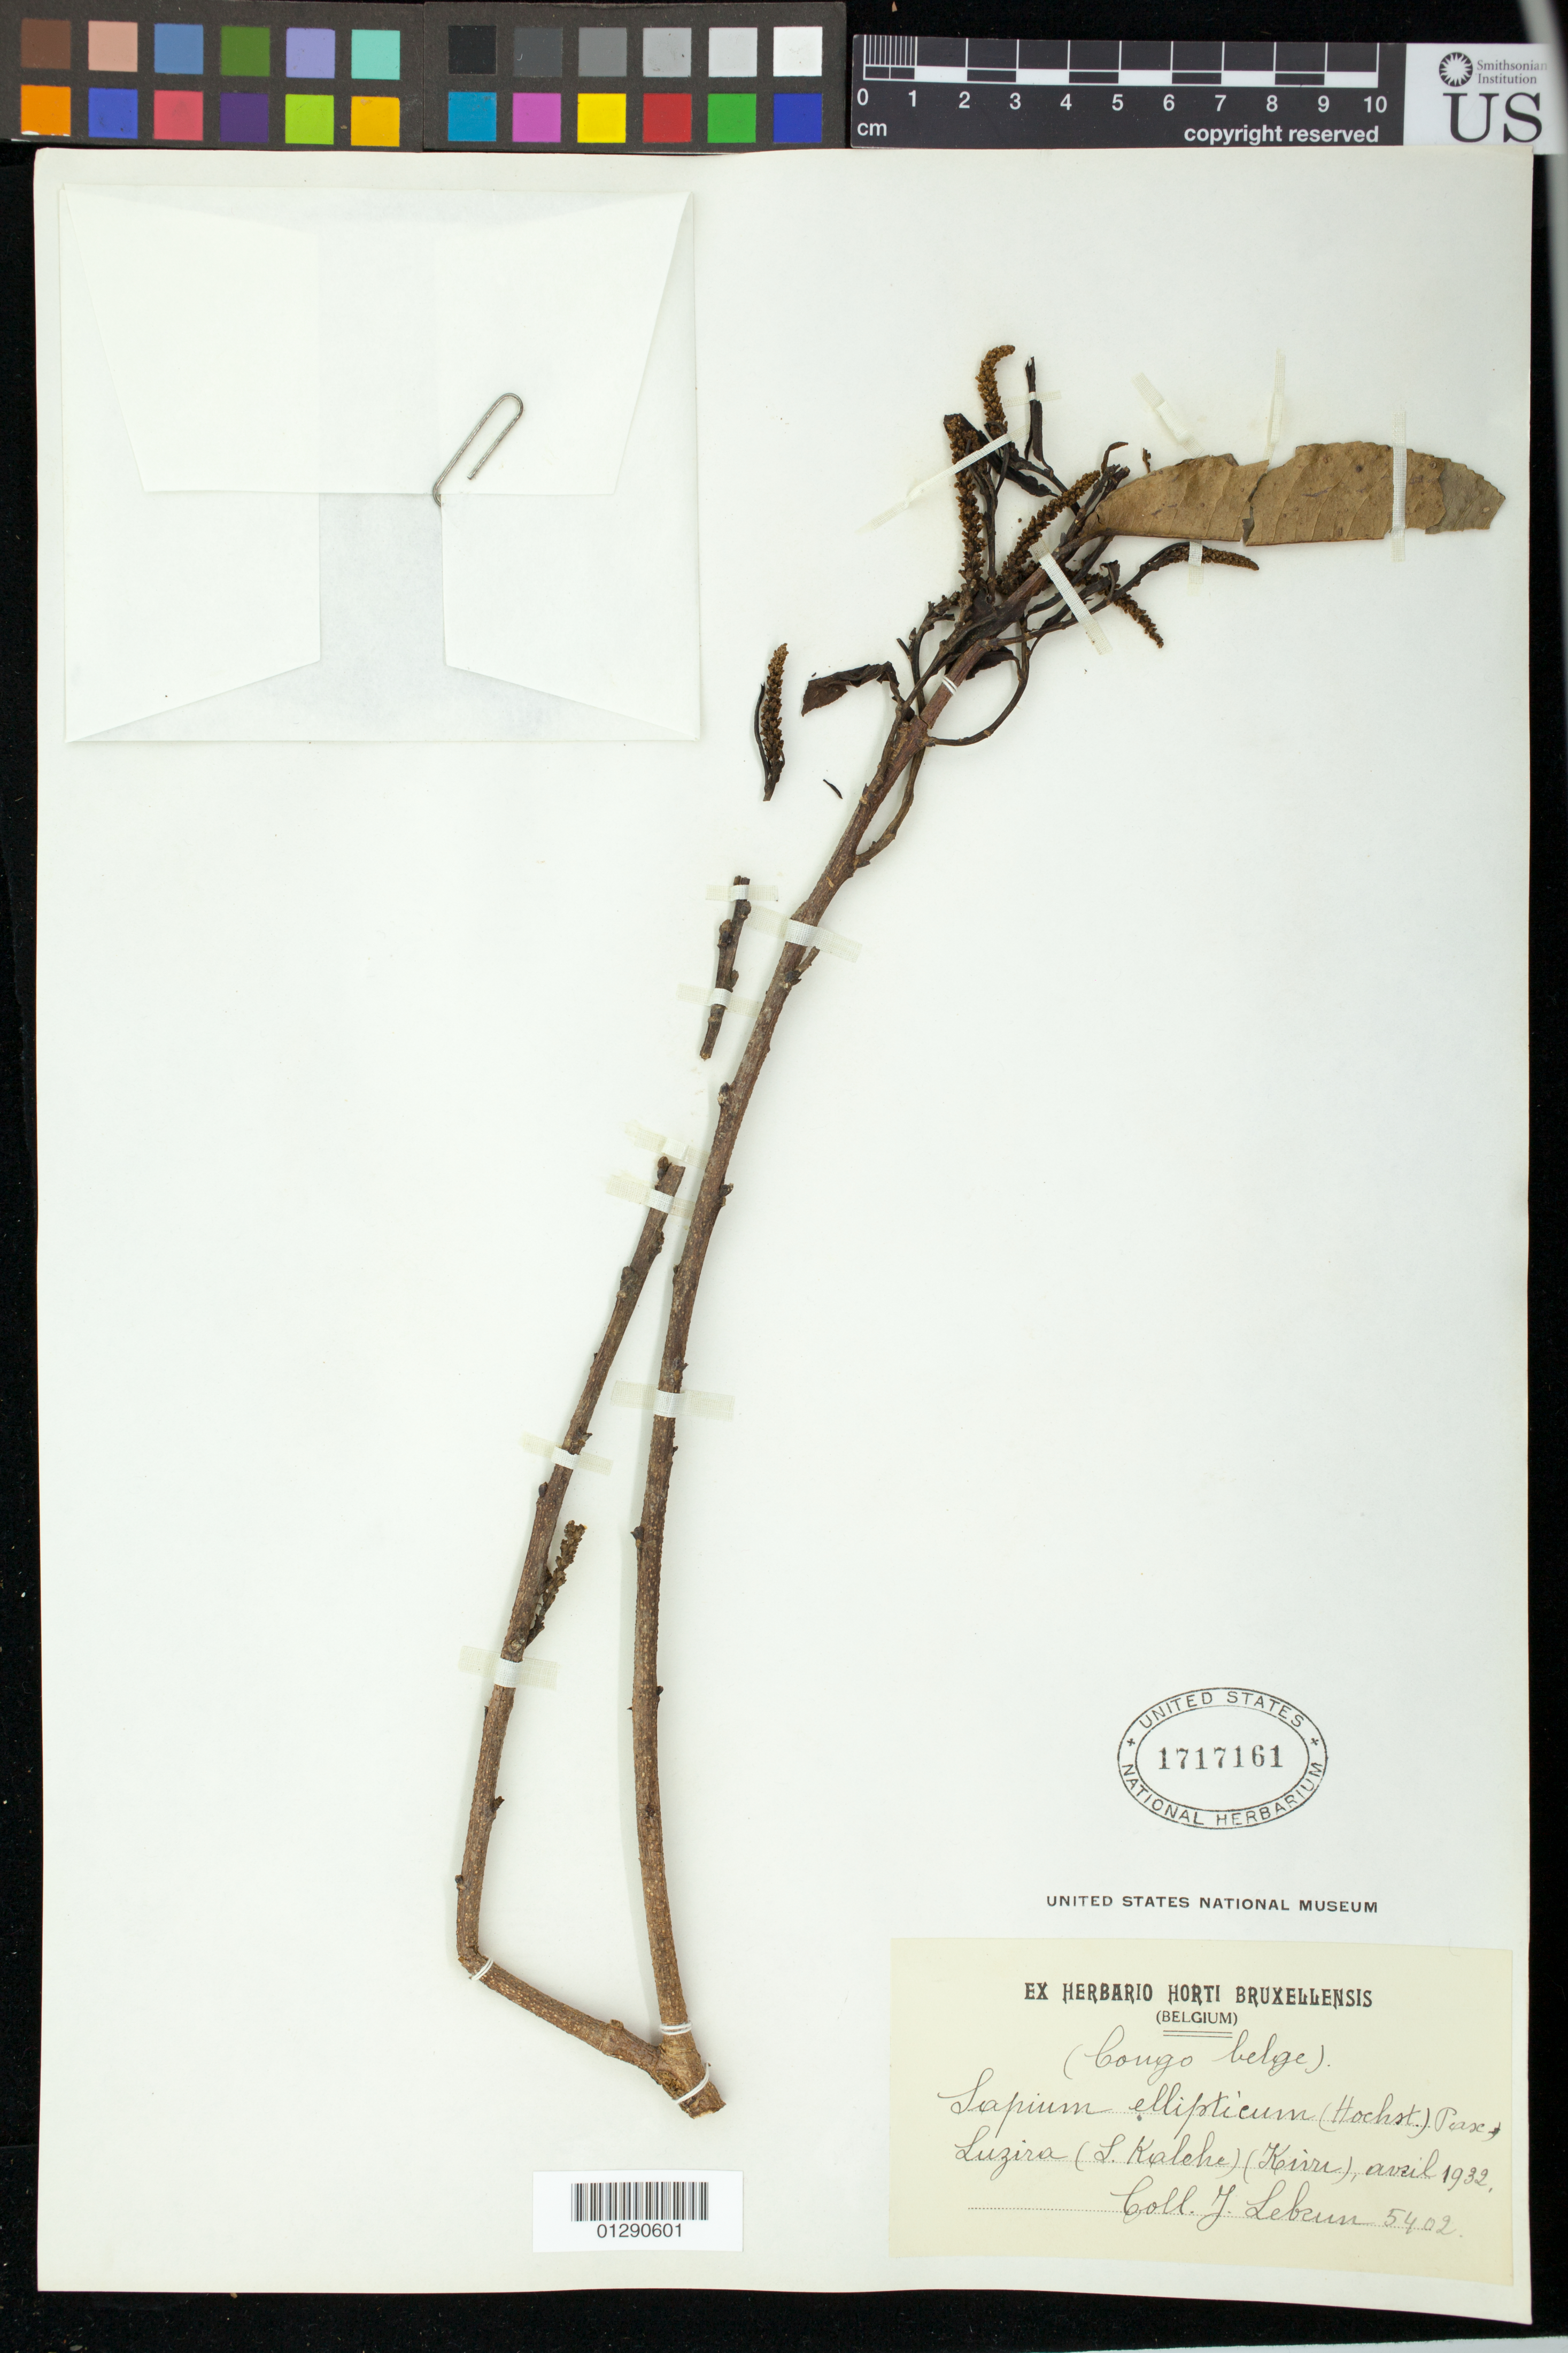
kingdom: Plantae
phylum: Tracheophyta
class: Magnoliopsida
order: Malpighiales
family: Euphorbiaceae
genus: Sapium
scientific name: Sapium ellipticum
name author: (Hochst.) Pax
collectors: J. A. Lebrun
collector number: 5402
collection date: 1932-04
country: Congo, Democratic Republic of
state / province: Sud-Kivu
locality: Luzira (L. Kalehe)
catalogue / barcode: US 1717161